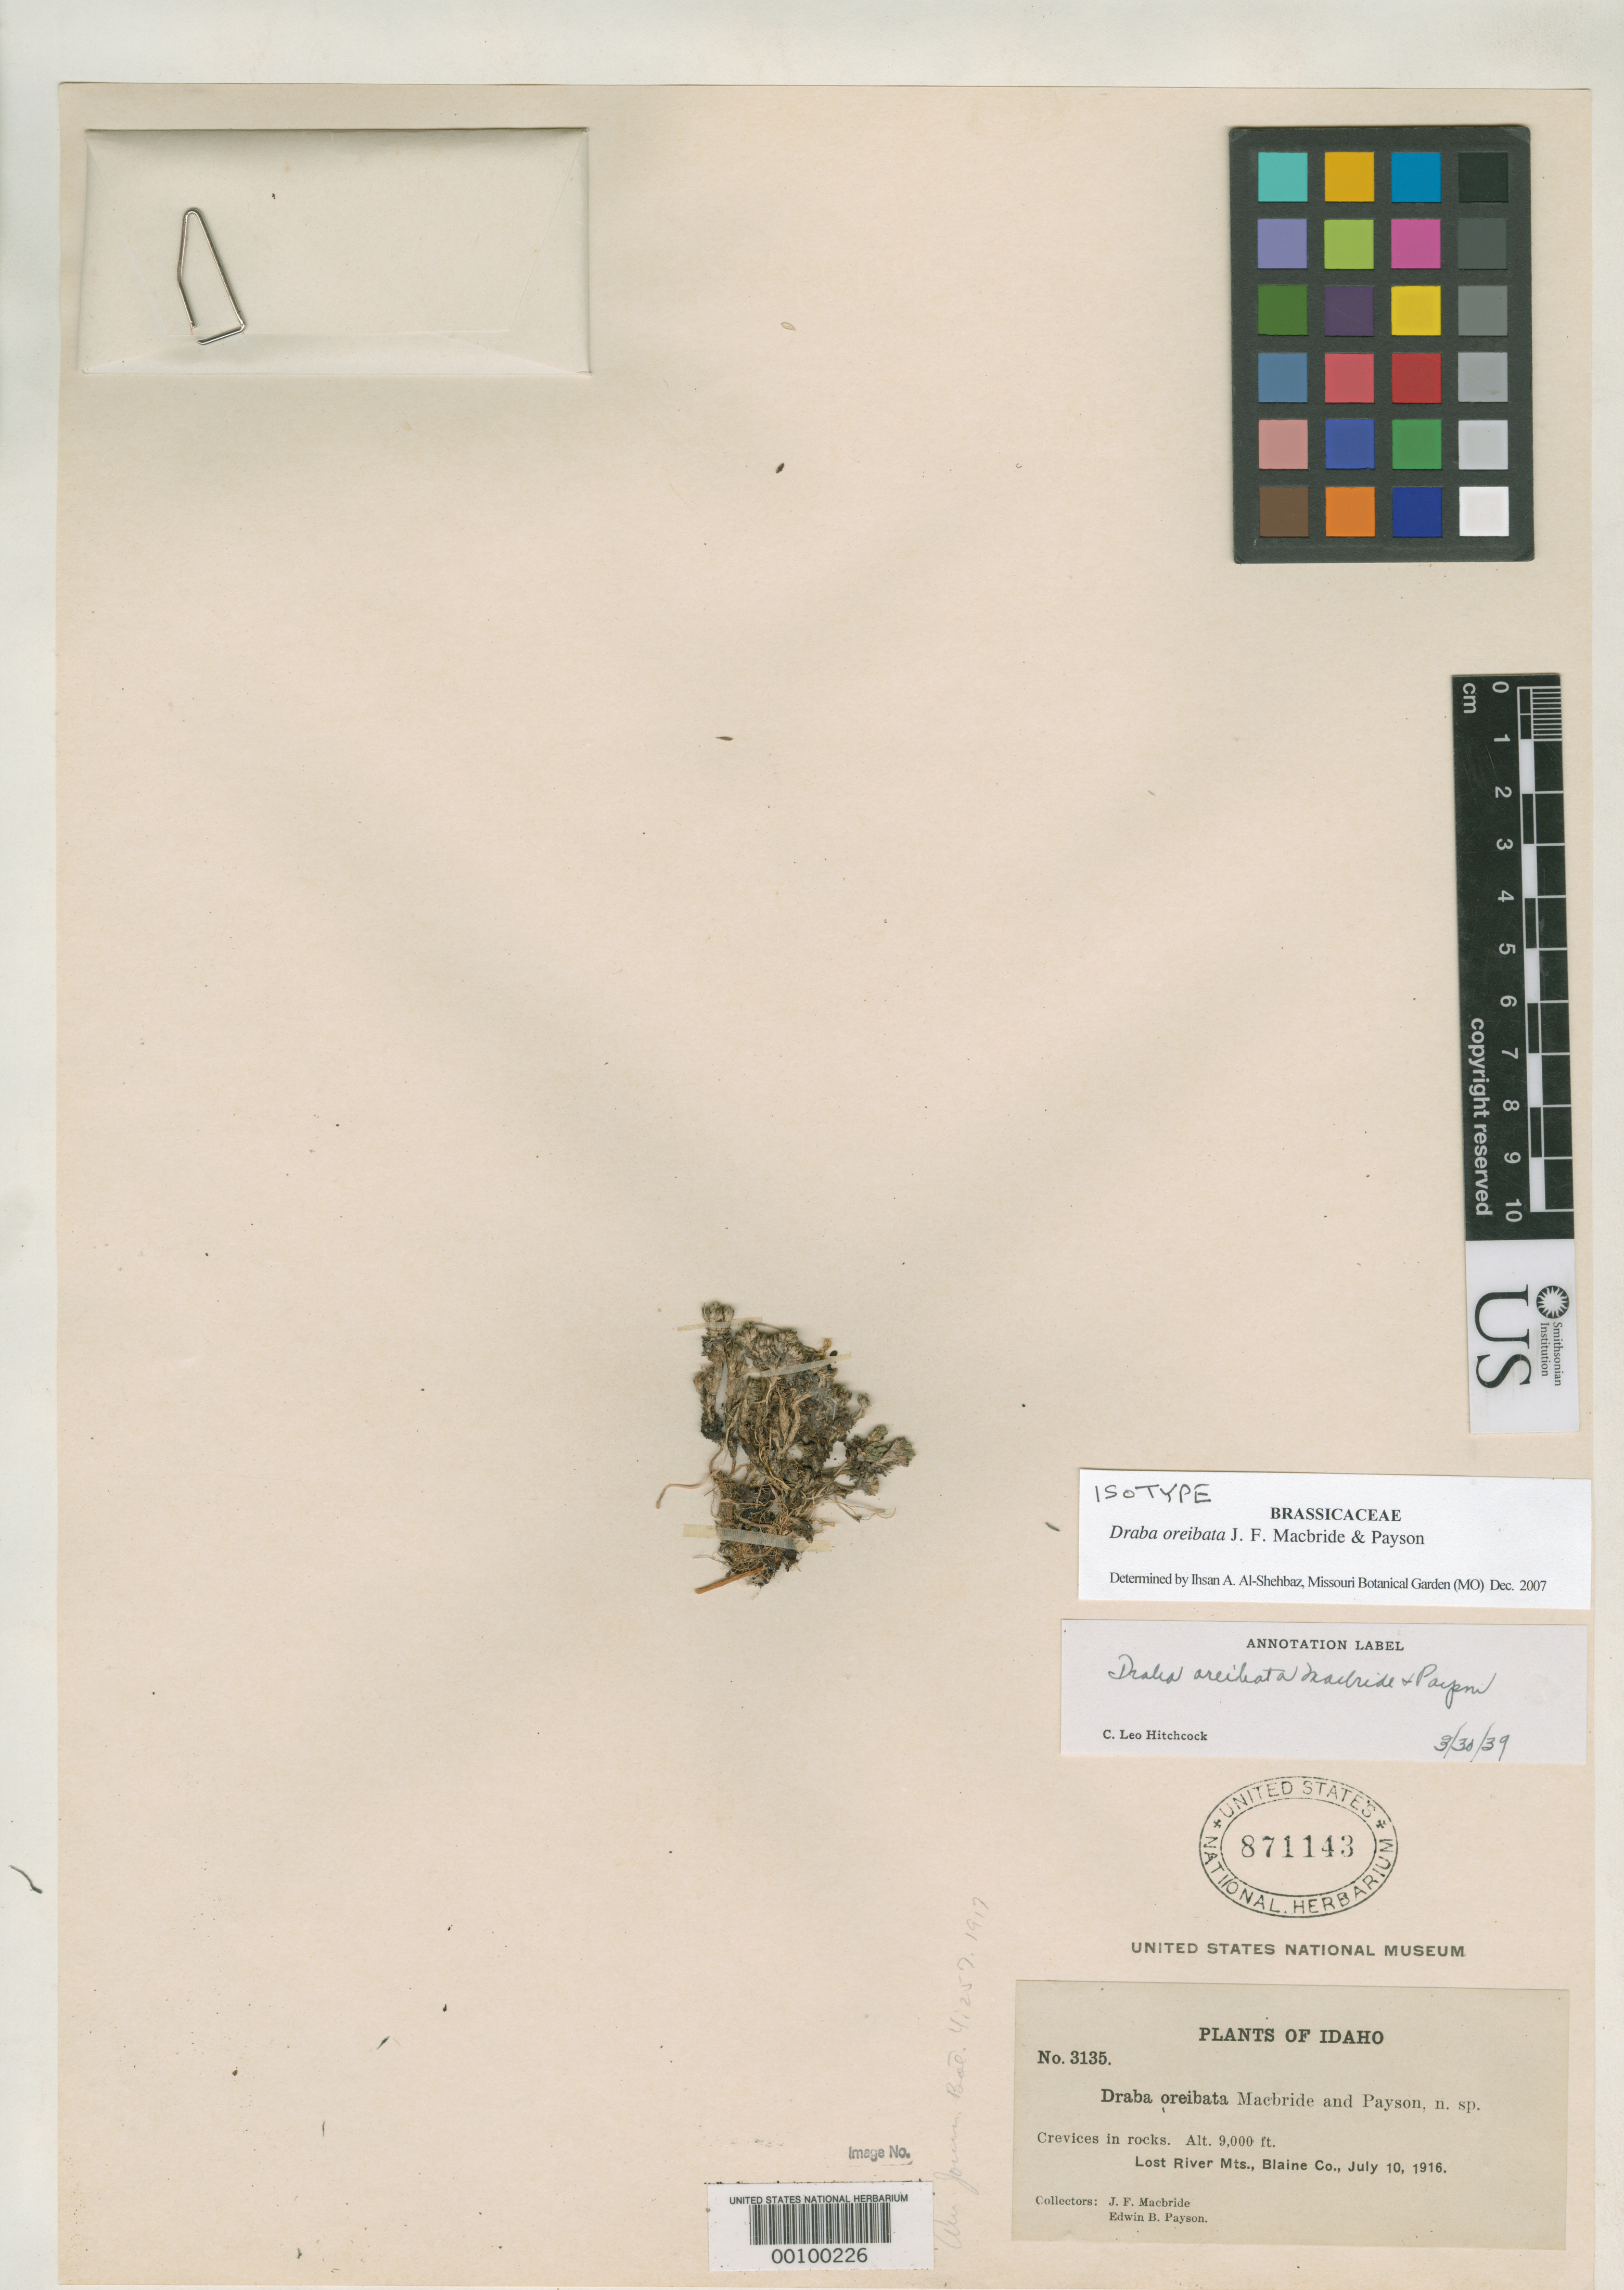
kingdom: Plantae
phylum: Tracheophyta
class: Magnoliopsida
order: Brassicales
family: Brassicaceae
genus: Draba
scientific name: Draba oreibata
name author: J.F. Macbr. & Payson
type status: Isotype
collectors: J. F. Macbride & E. B. Payson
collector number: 3135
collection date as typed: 10 Jul 1916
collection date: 1916-07-10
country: United States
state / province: Idaho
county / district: Blaine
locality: Lost River Mts.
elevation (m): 2743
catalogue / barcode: US 871143